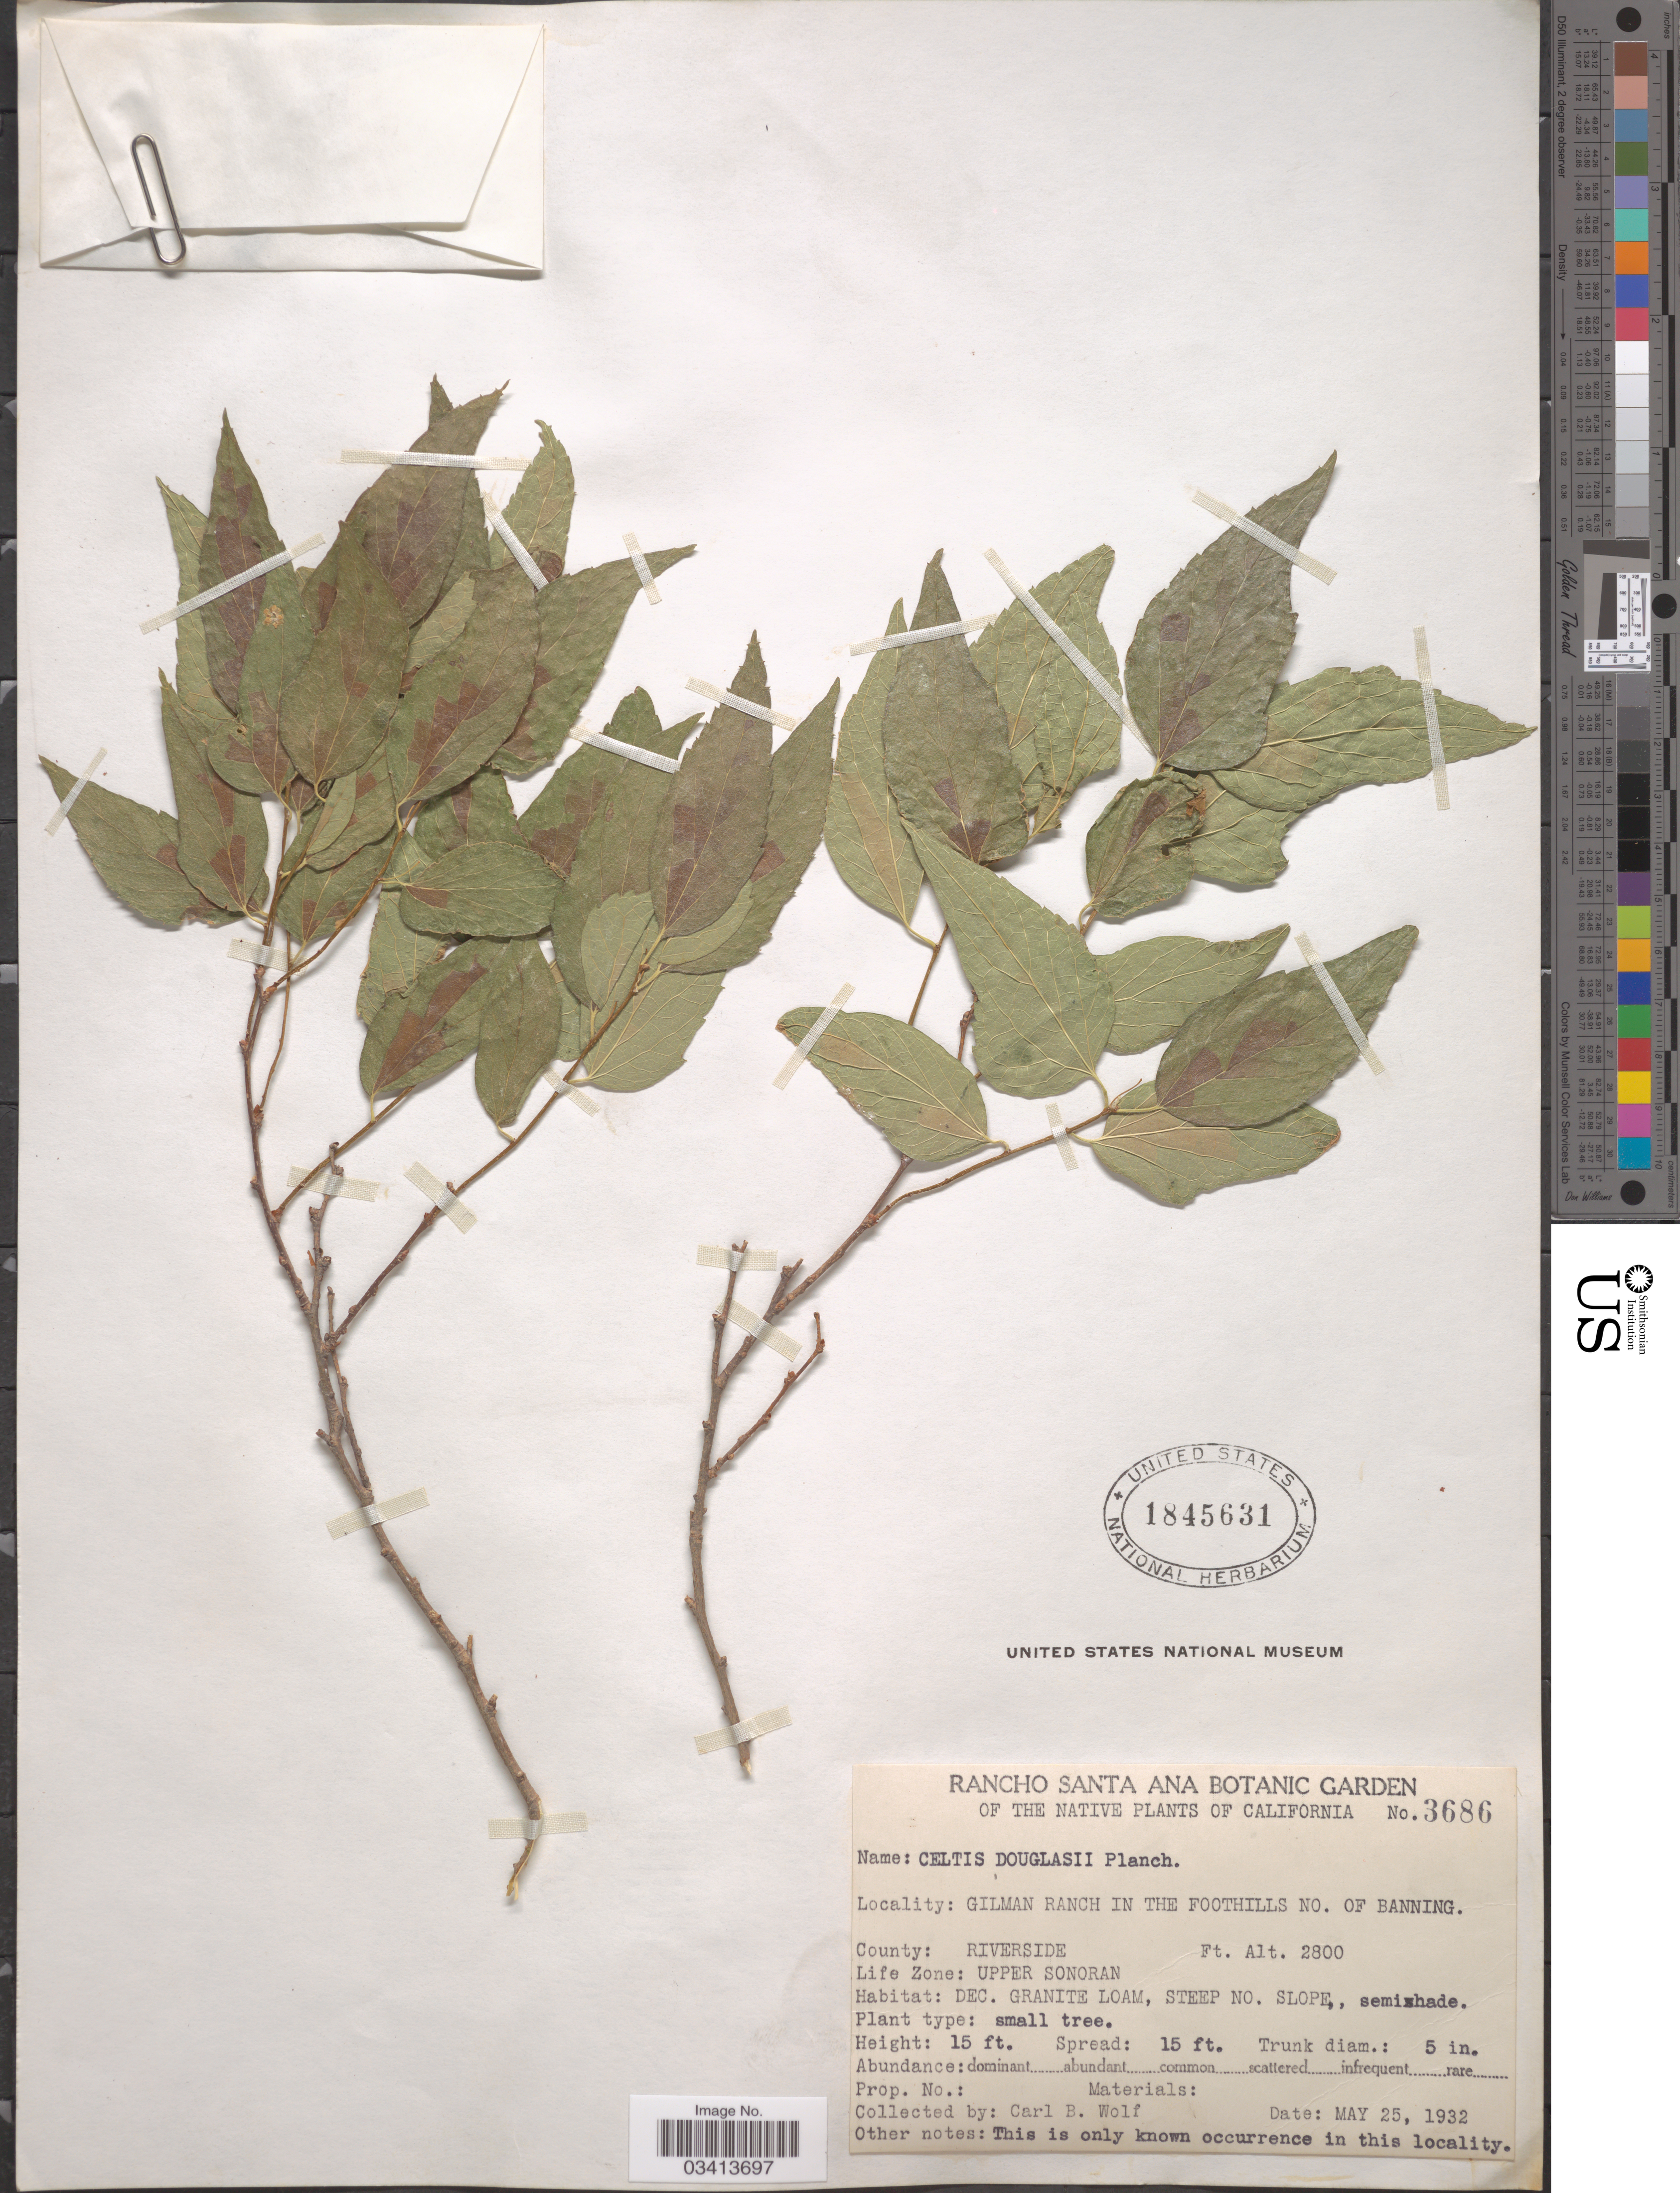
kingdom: Plantae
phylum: Tracheophyta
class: Magnoliopsida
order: Rosales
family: Cannabaceae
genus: Celtis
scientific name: Celtis laevigata var. reticulata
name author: (Torr.) L.D. Benson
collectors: C. B. Wolf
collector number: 3686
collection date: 1932-05-25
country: United States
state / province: California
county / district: Riverside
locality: Gilman Ranch in the foothills No. of Banning. County: Riverside. Upper Sonoran.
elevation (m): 853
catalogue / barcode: US 1845631